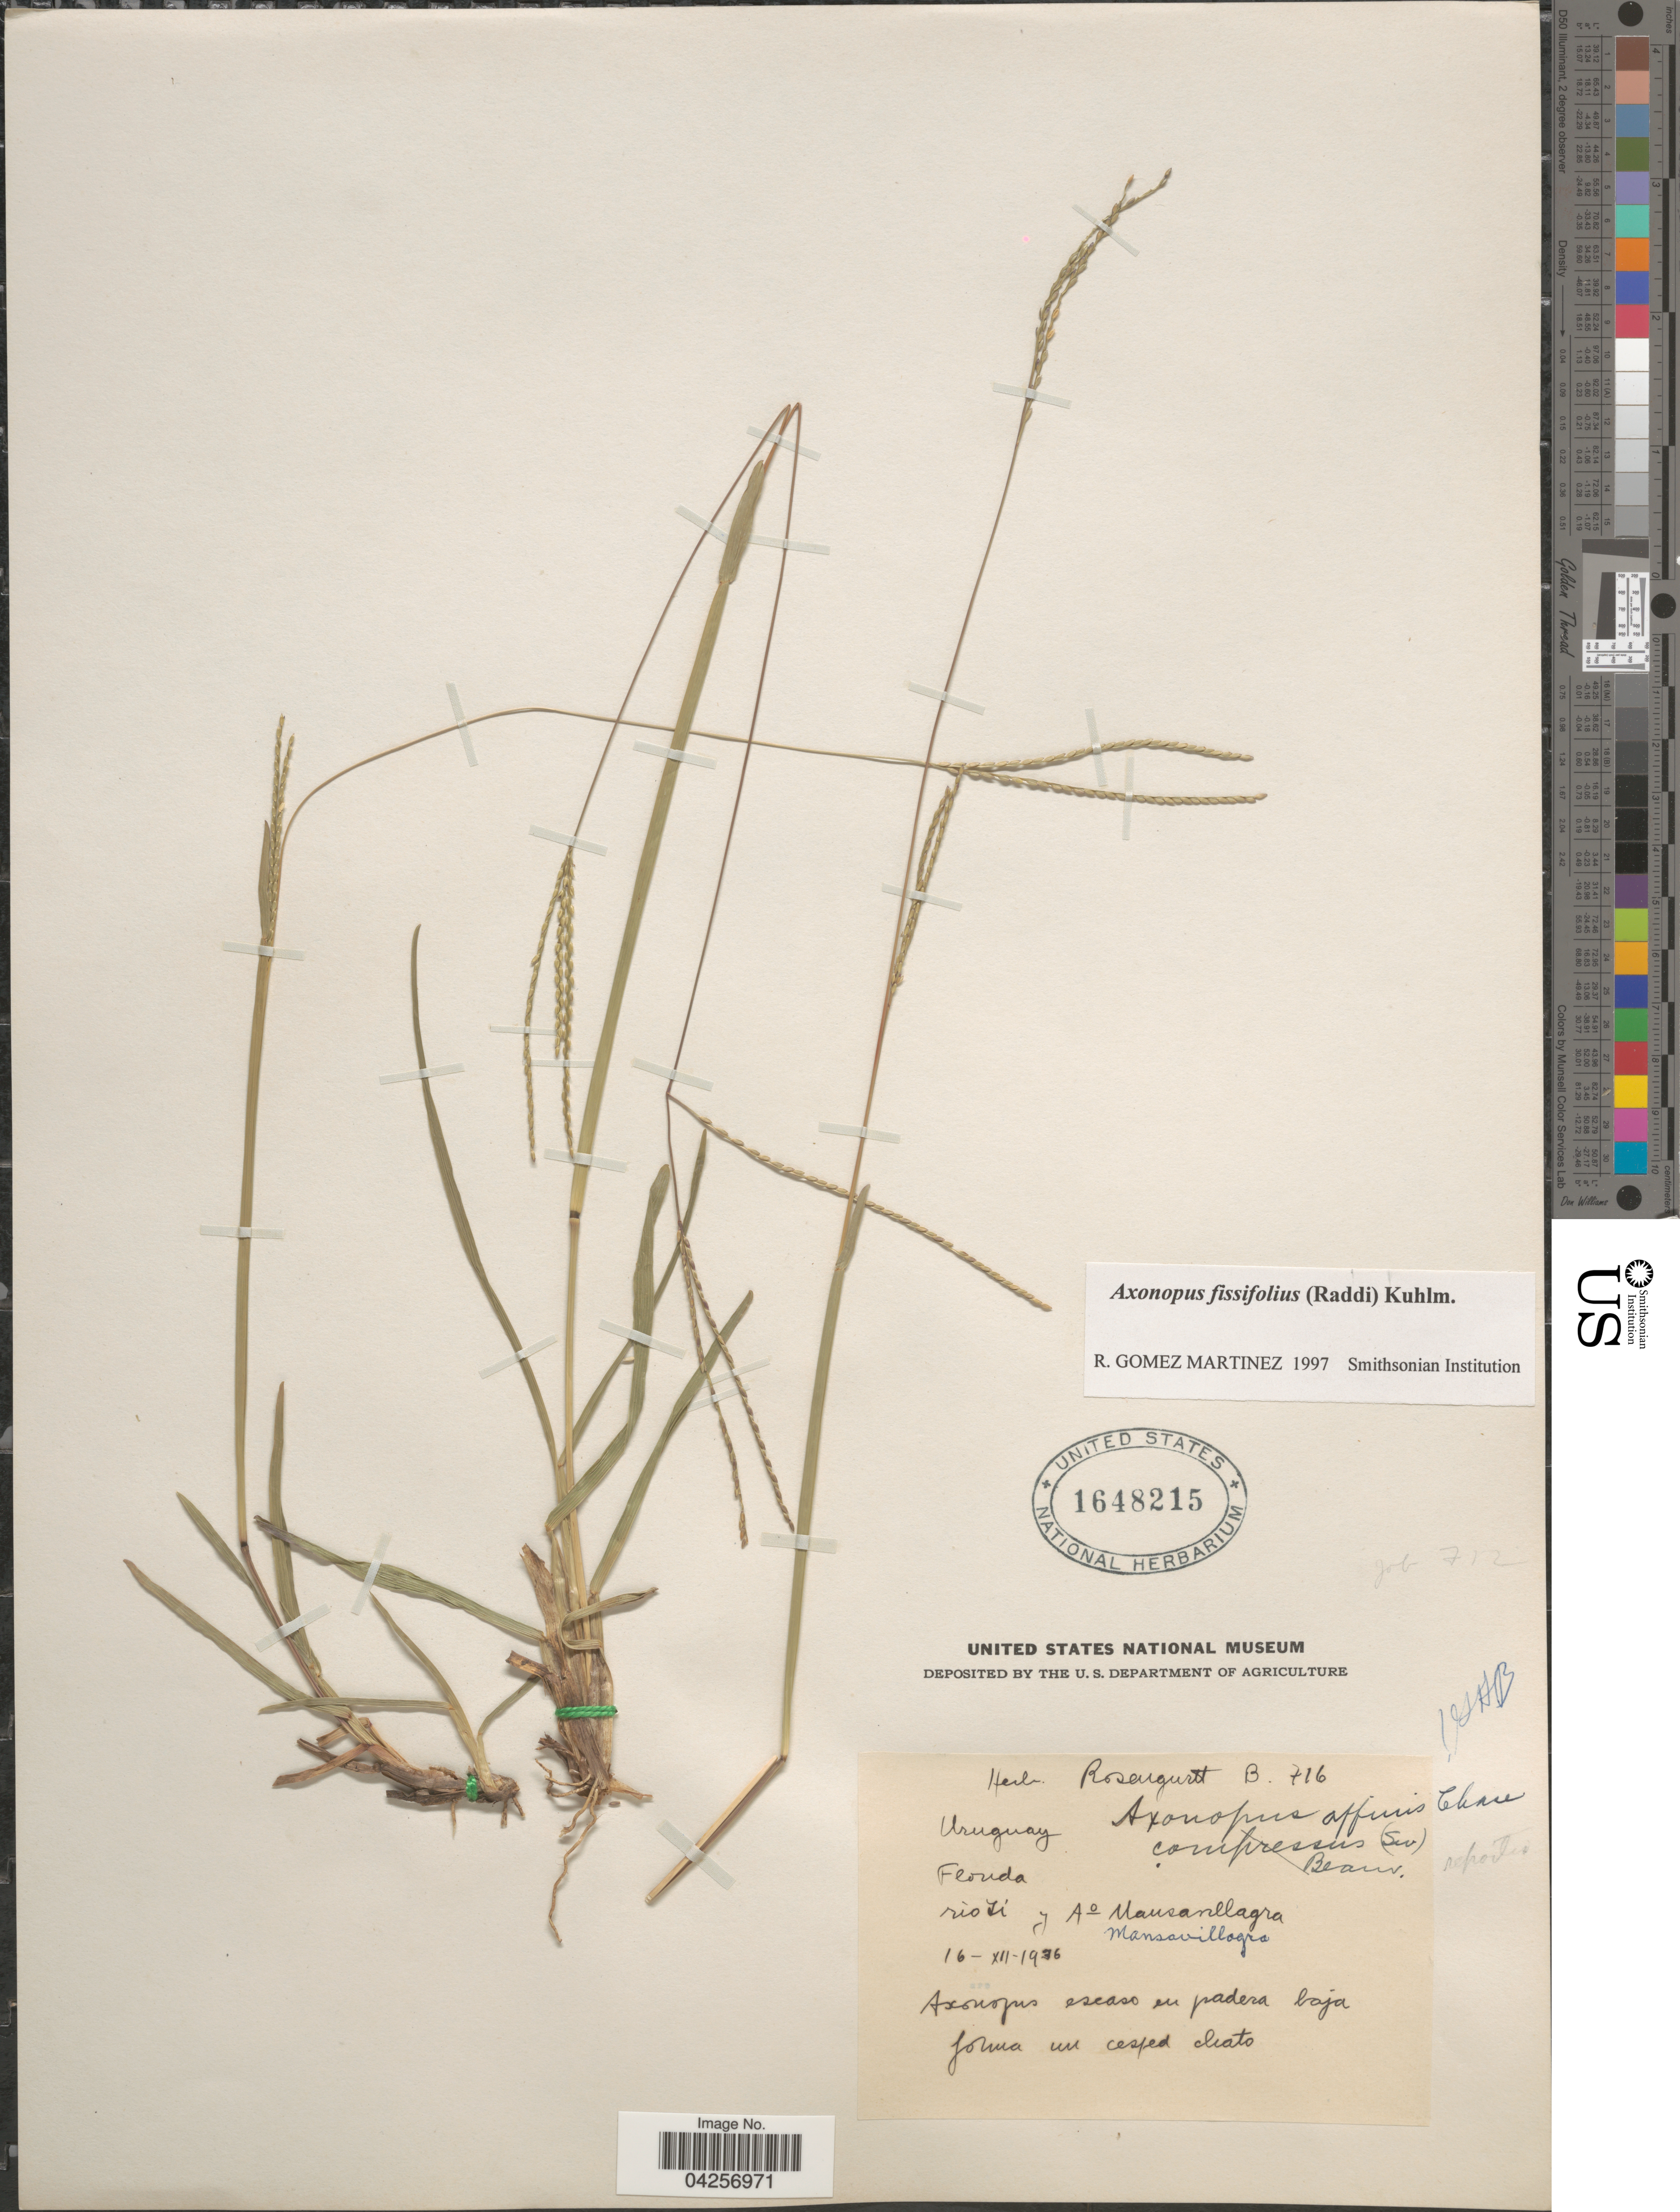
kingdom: Plantae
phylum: Tracheophyta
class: Liliopsida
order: Poales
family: Poaceae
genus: Axonopus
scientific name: Axonopus fissifolius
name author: (Raddi) Kuhlm.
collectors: ex herb. Rosengurtt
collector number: B 716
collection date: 1936-12-16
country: Uruguay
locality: Rio Yi y Ao Mansavillagra.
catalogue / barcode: US 1648215